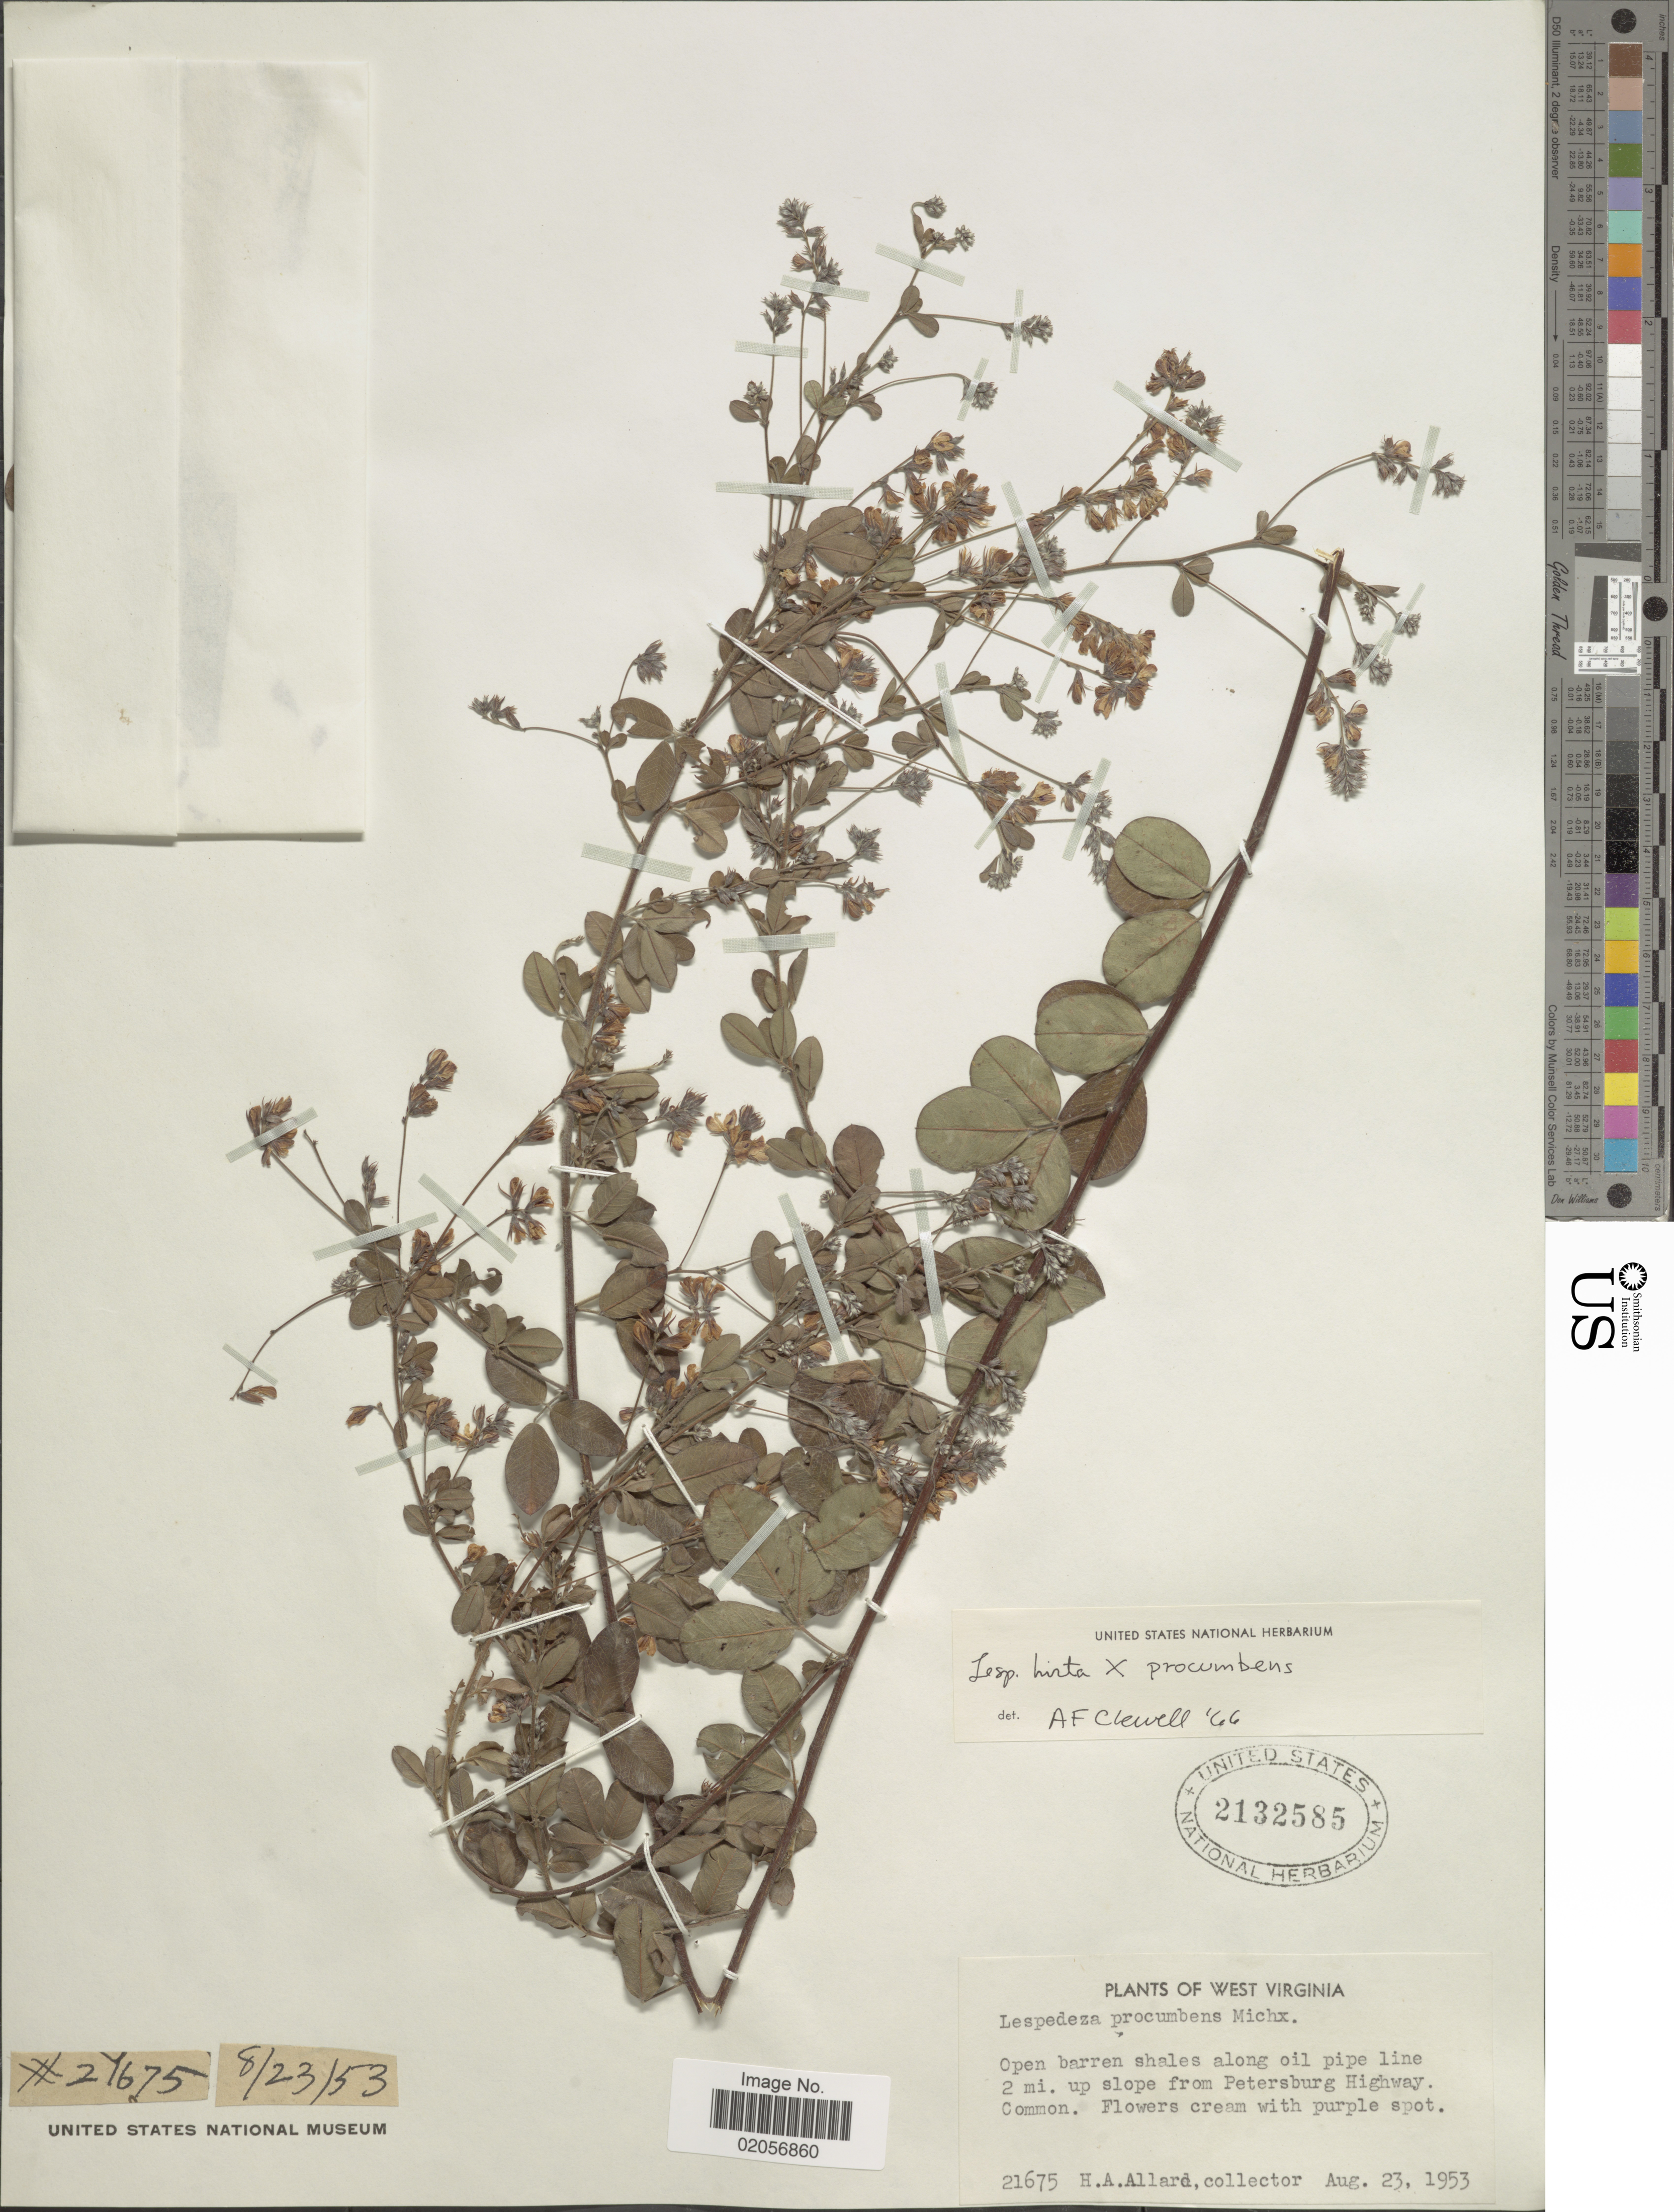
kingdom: Plantae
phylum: Tracheophyta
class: Magnoliopsida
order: Fabales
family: Fabaceae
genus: Lespedeza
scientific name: Lespedeza procumbens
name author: Michx.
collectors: H. A. Allard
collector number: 21675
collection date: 1953-08-23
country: United States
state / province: West Virginia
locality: Open barren shales along oil pipe line 2 mi. up slope from Petersburg Highway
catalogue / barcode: US 2132585